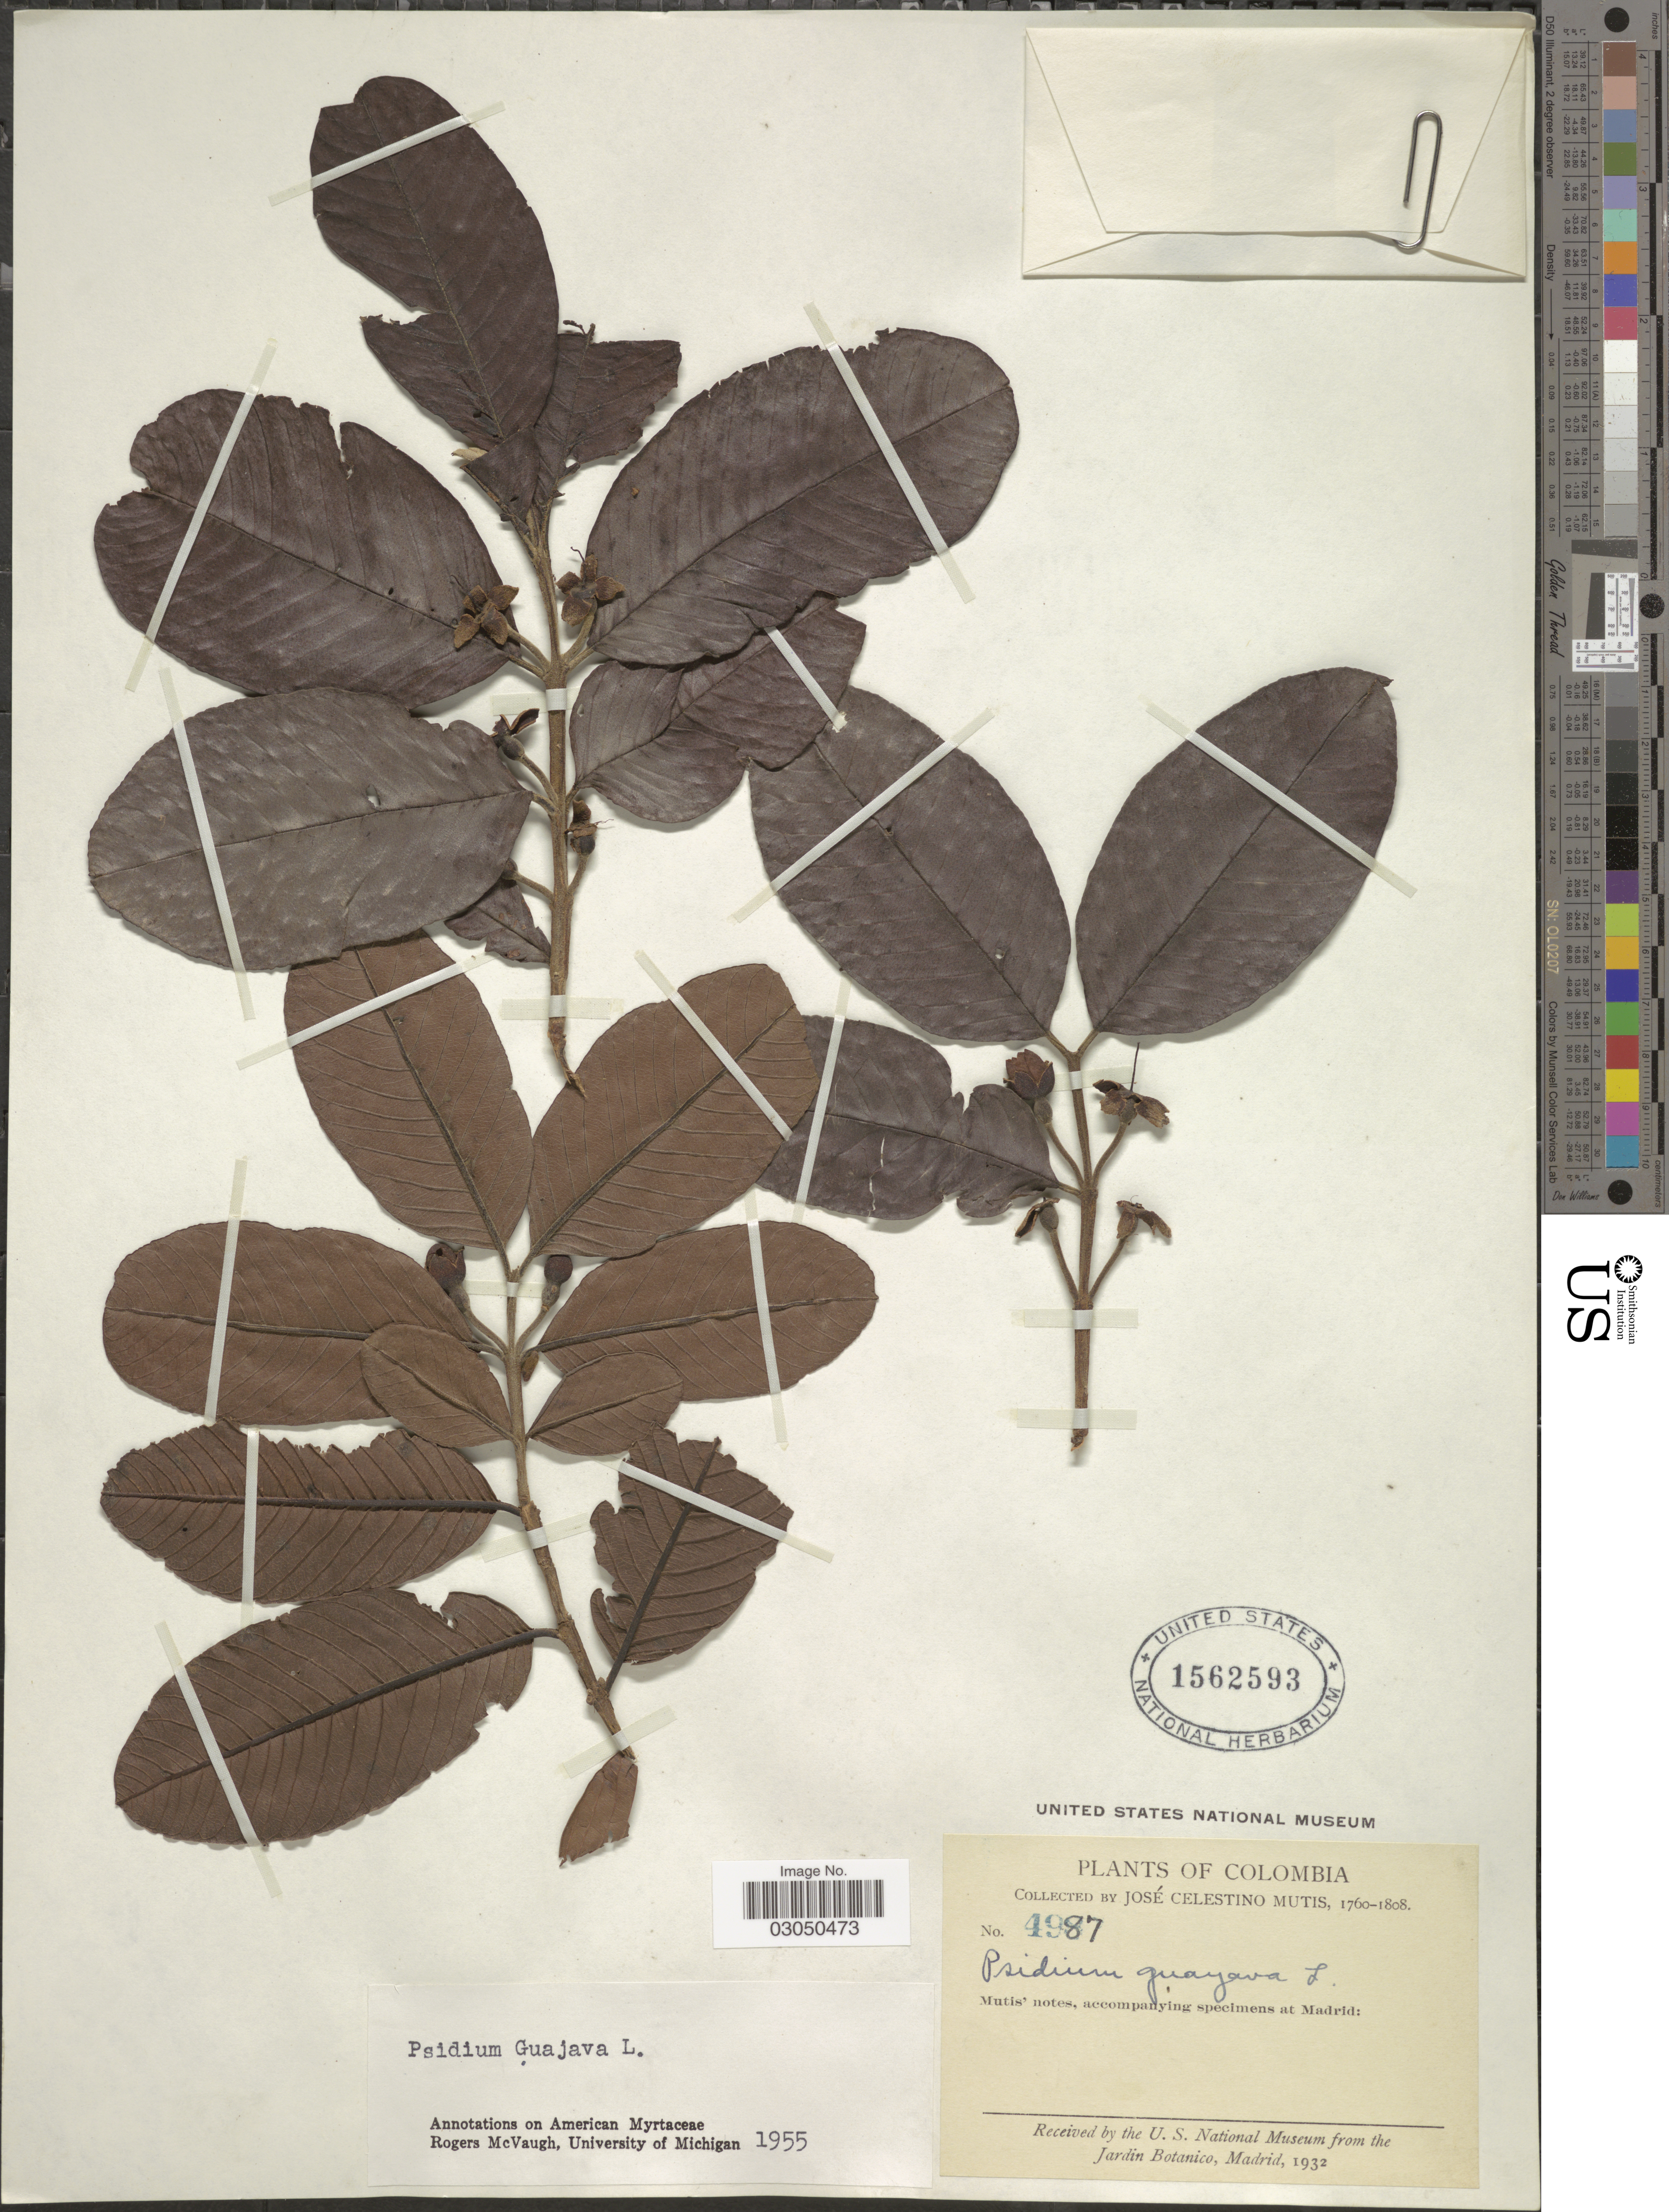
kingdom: Plantae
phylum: Tracheophyta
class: Magnoliopsida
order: Myrtales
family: Myrtaceae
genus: Psidium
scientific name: Psidium guajava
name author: L.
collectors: J. C. B. Mutis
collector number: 4987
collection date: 1760/1808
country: Colombia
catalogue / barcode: US 1562593